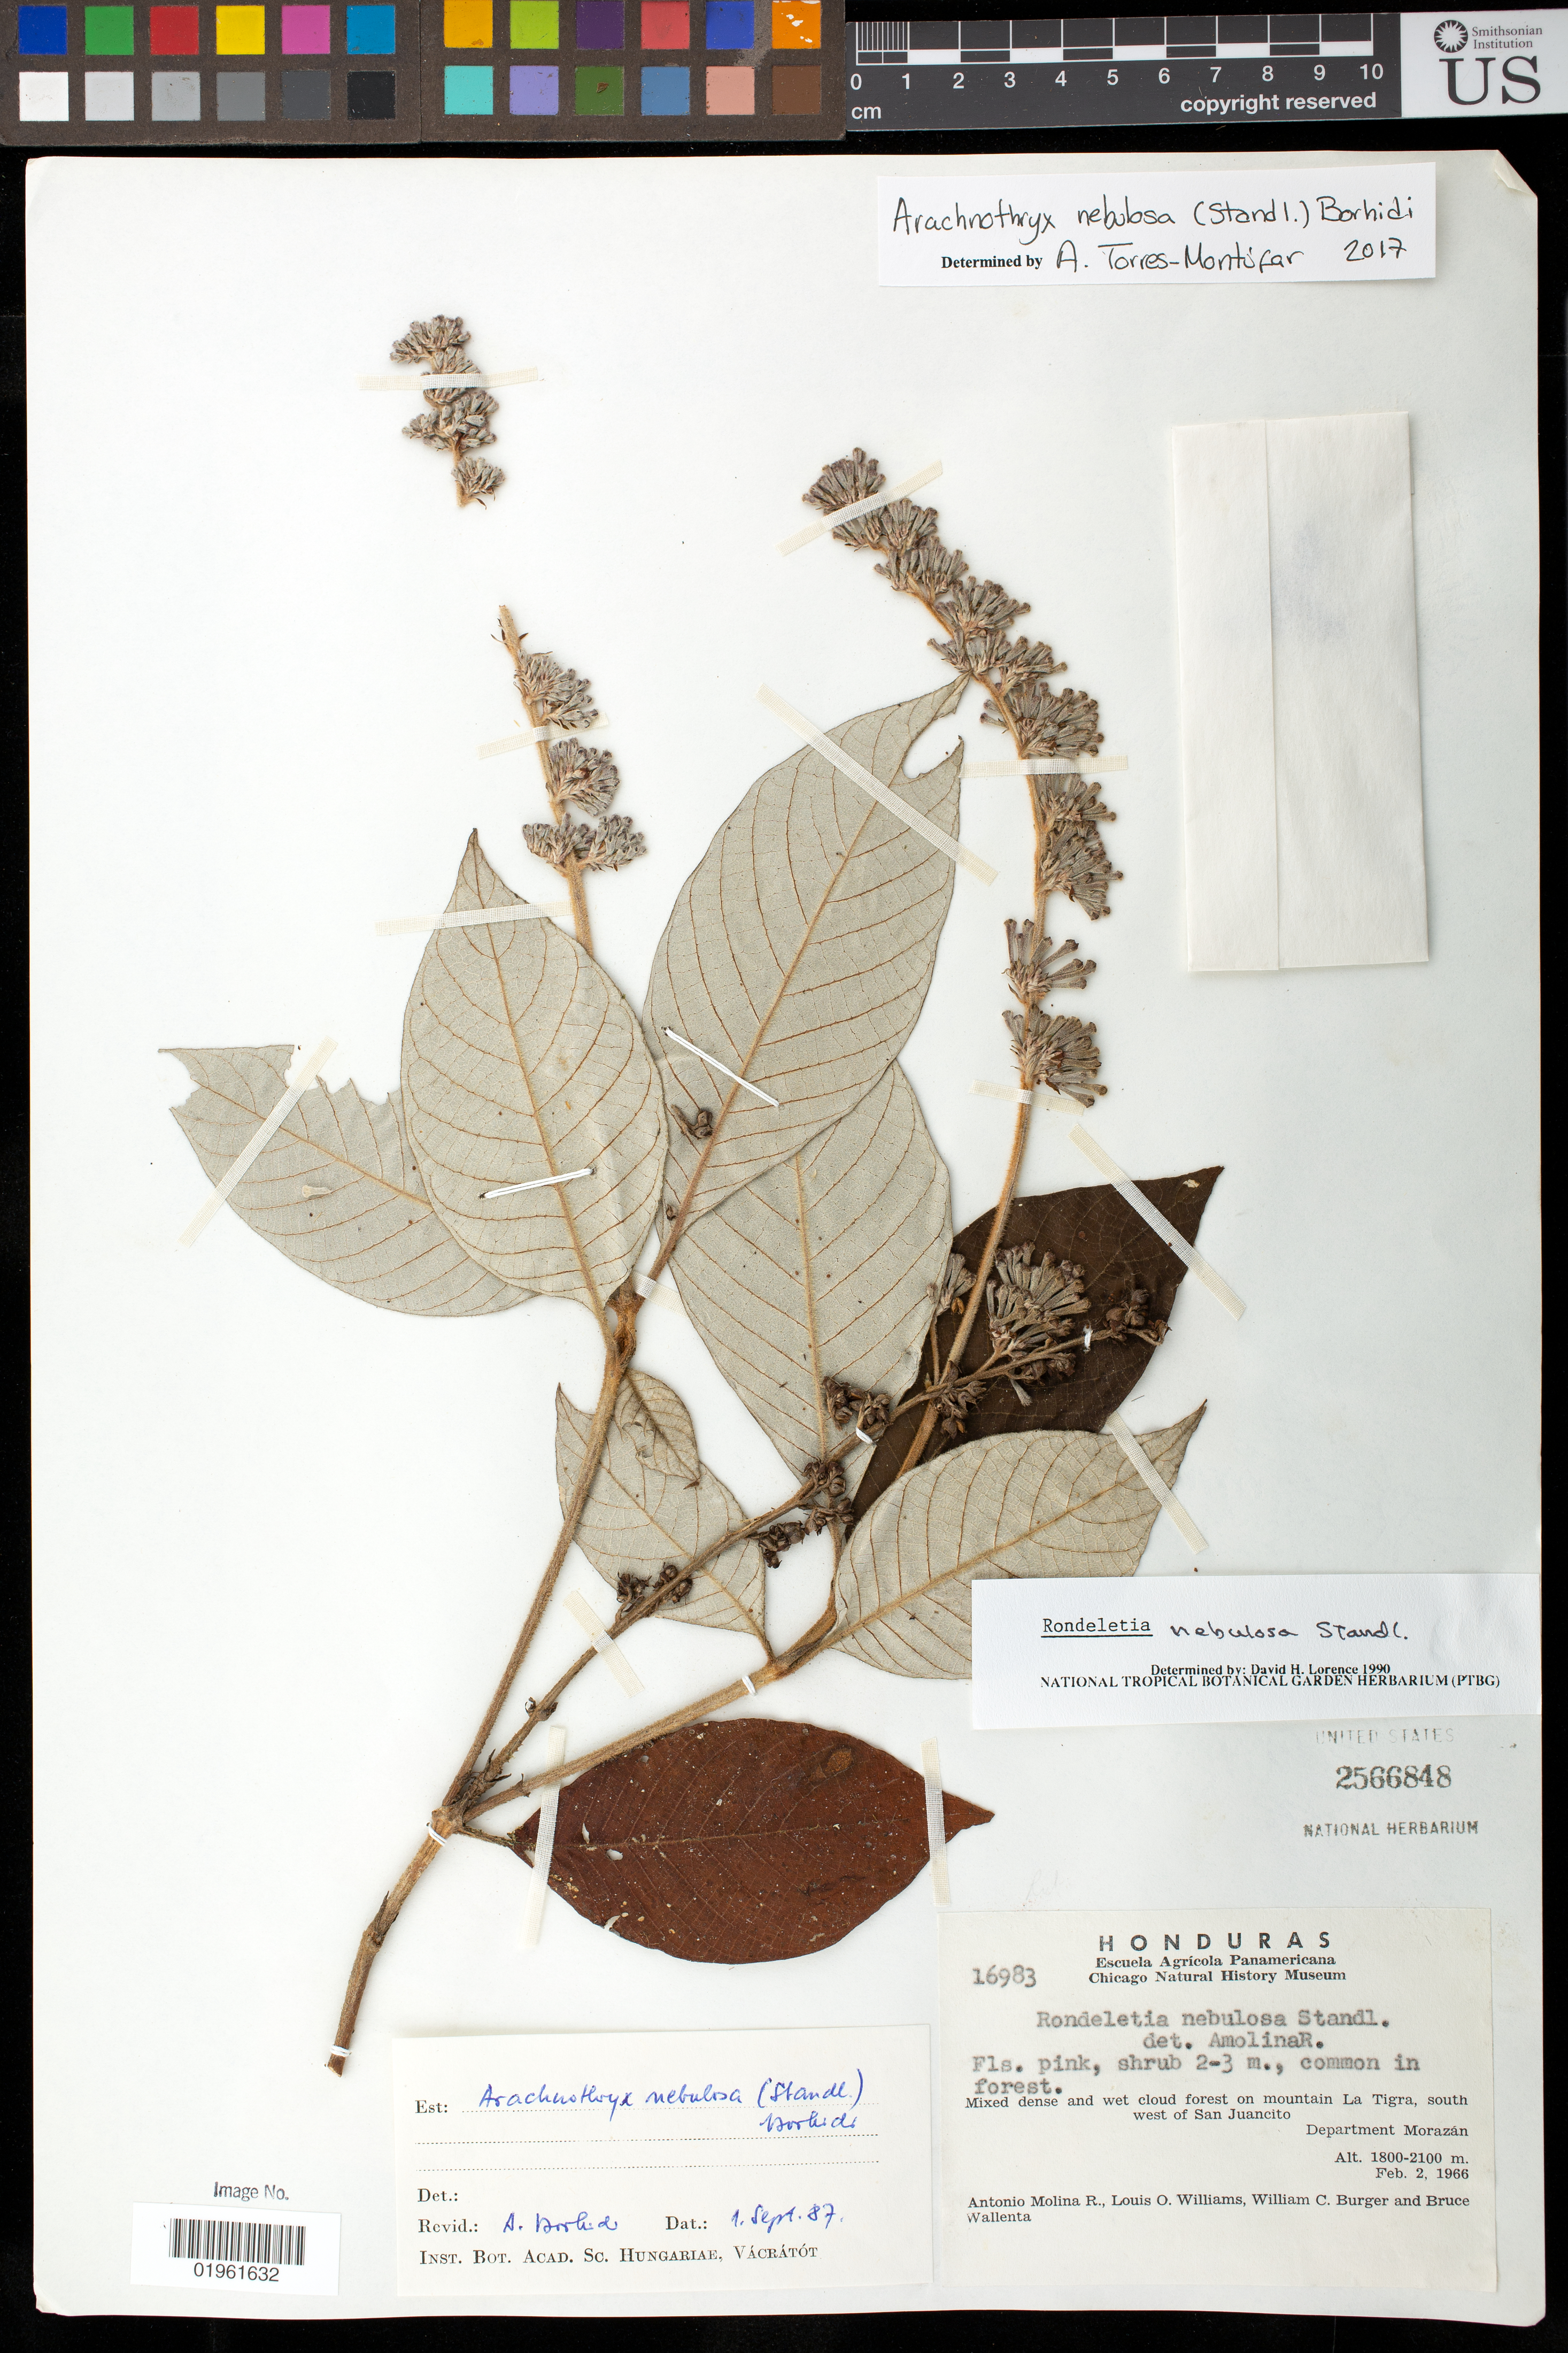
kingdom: Plantae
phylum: Tracheophyta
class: Magnoliopsida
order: Gentianales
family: Rubiaceae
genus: Arachnothryx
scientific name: Arachnothryx nebulosa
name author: (Standl.) Borhidi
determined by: Montúfar, Alejandro Torres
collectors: A. Molina R., L. O. Williams, W. Burger & B. Wallenta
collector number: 16983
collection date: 1966-02-02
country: Honduras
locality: Mixed dense and wet cloud forest on mountain La Tigra, south west of San Juancito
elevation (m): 1800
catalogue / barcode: US 2566848